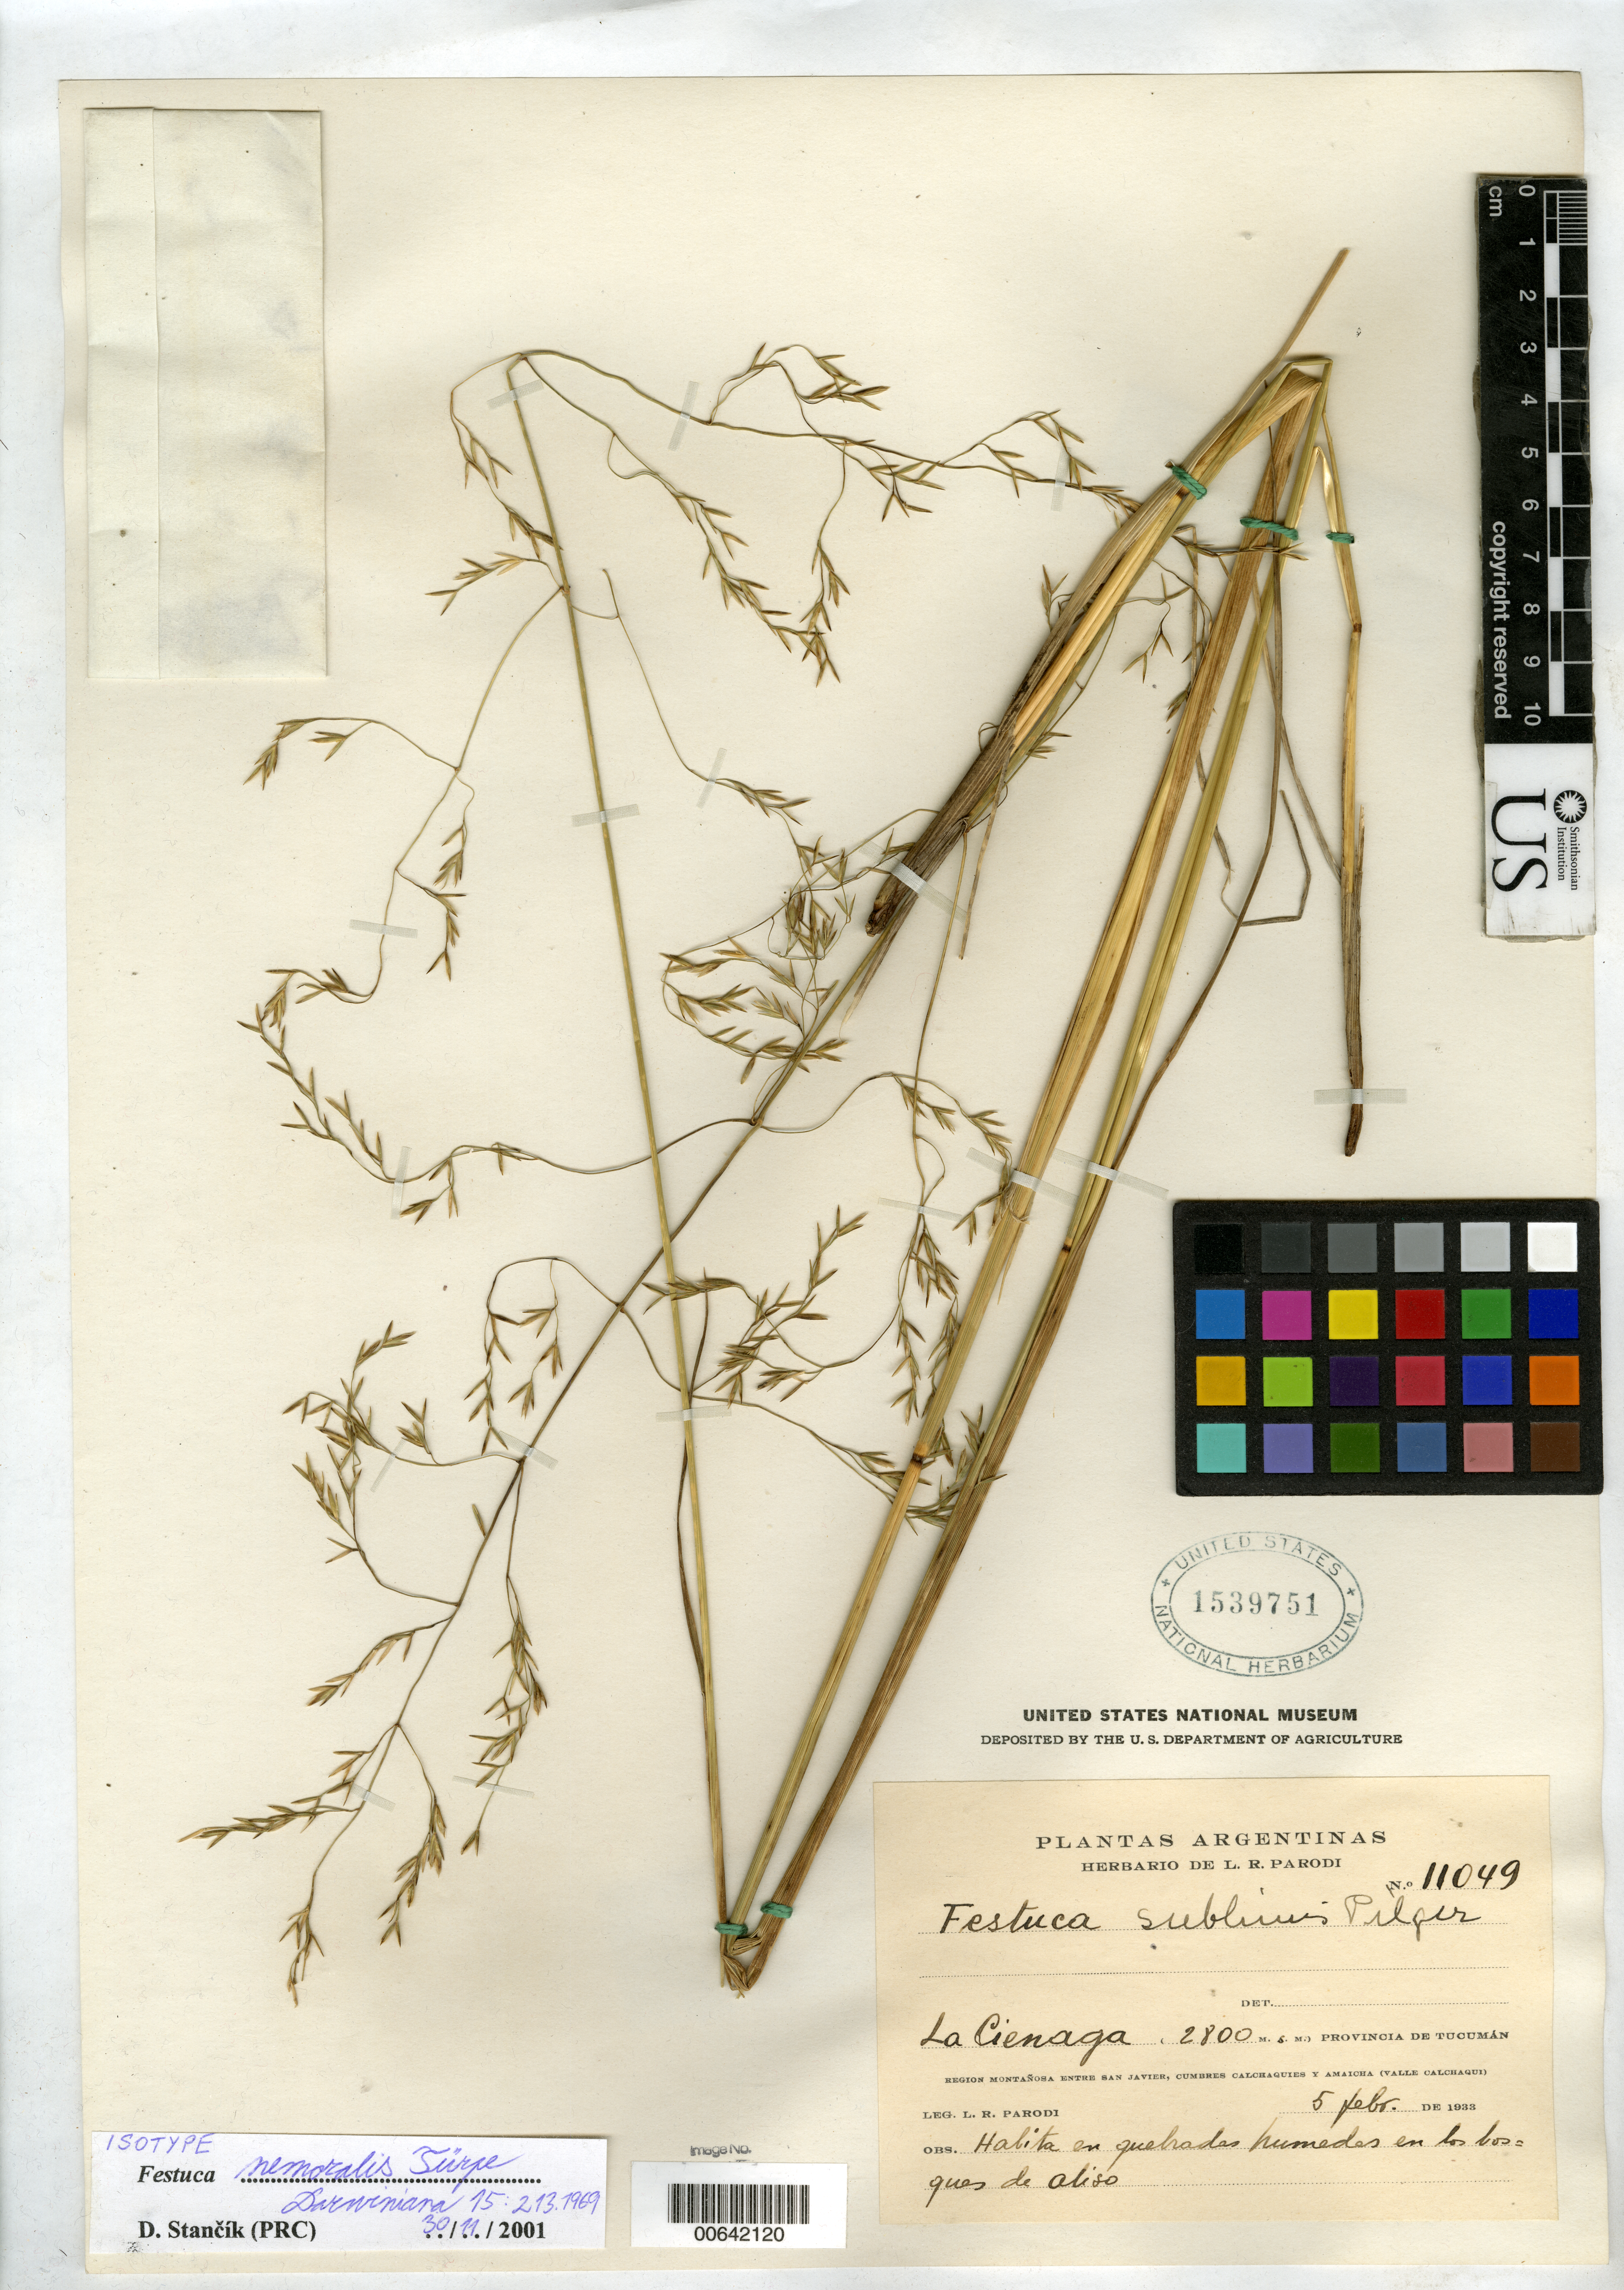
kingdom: Plantae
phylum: Tracheophyta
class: Liliopsida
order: Poales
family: Poaceae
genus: Festuca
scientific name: Festuca nemoralis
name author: Türpe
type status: Isotype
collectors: L. R. Parodi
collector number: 11049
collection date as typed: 05 Feb 1933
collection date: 1933-02-05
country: Argentina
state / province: Tucumán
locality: La Cienaga. Region montanosa entre San Javier, Cumbres Calchaquies y Amaicha. (Valle Calchaqui).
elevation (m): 2800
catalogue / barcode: US 1539751